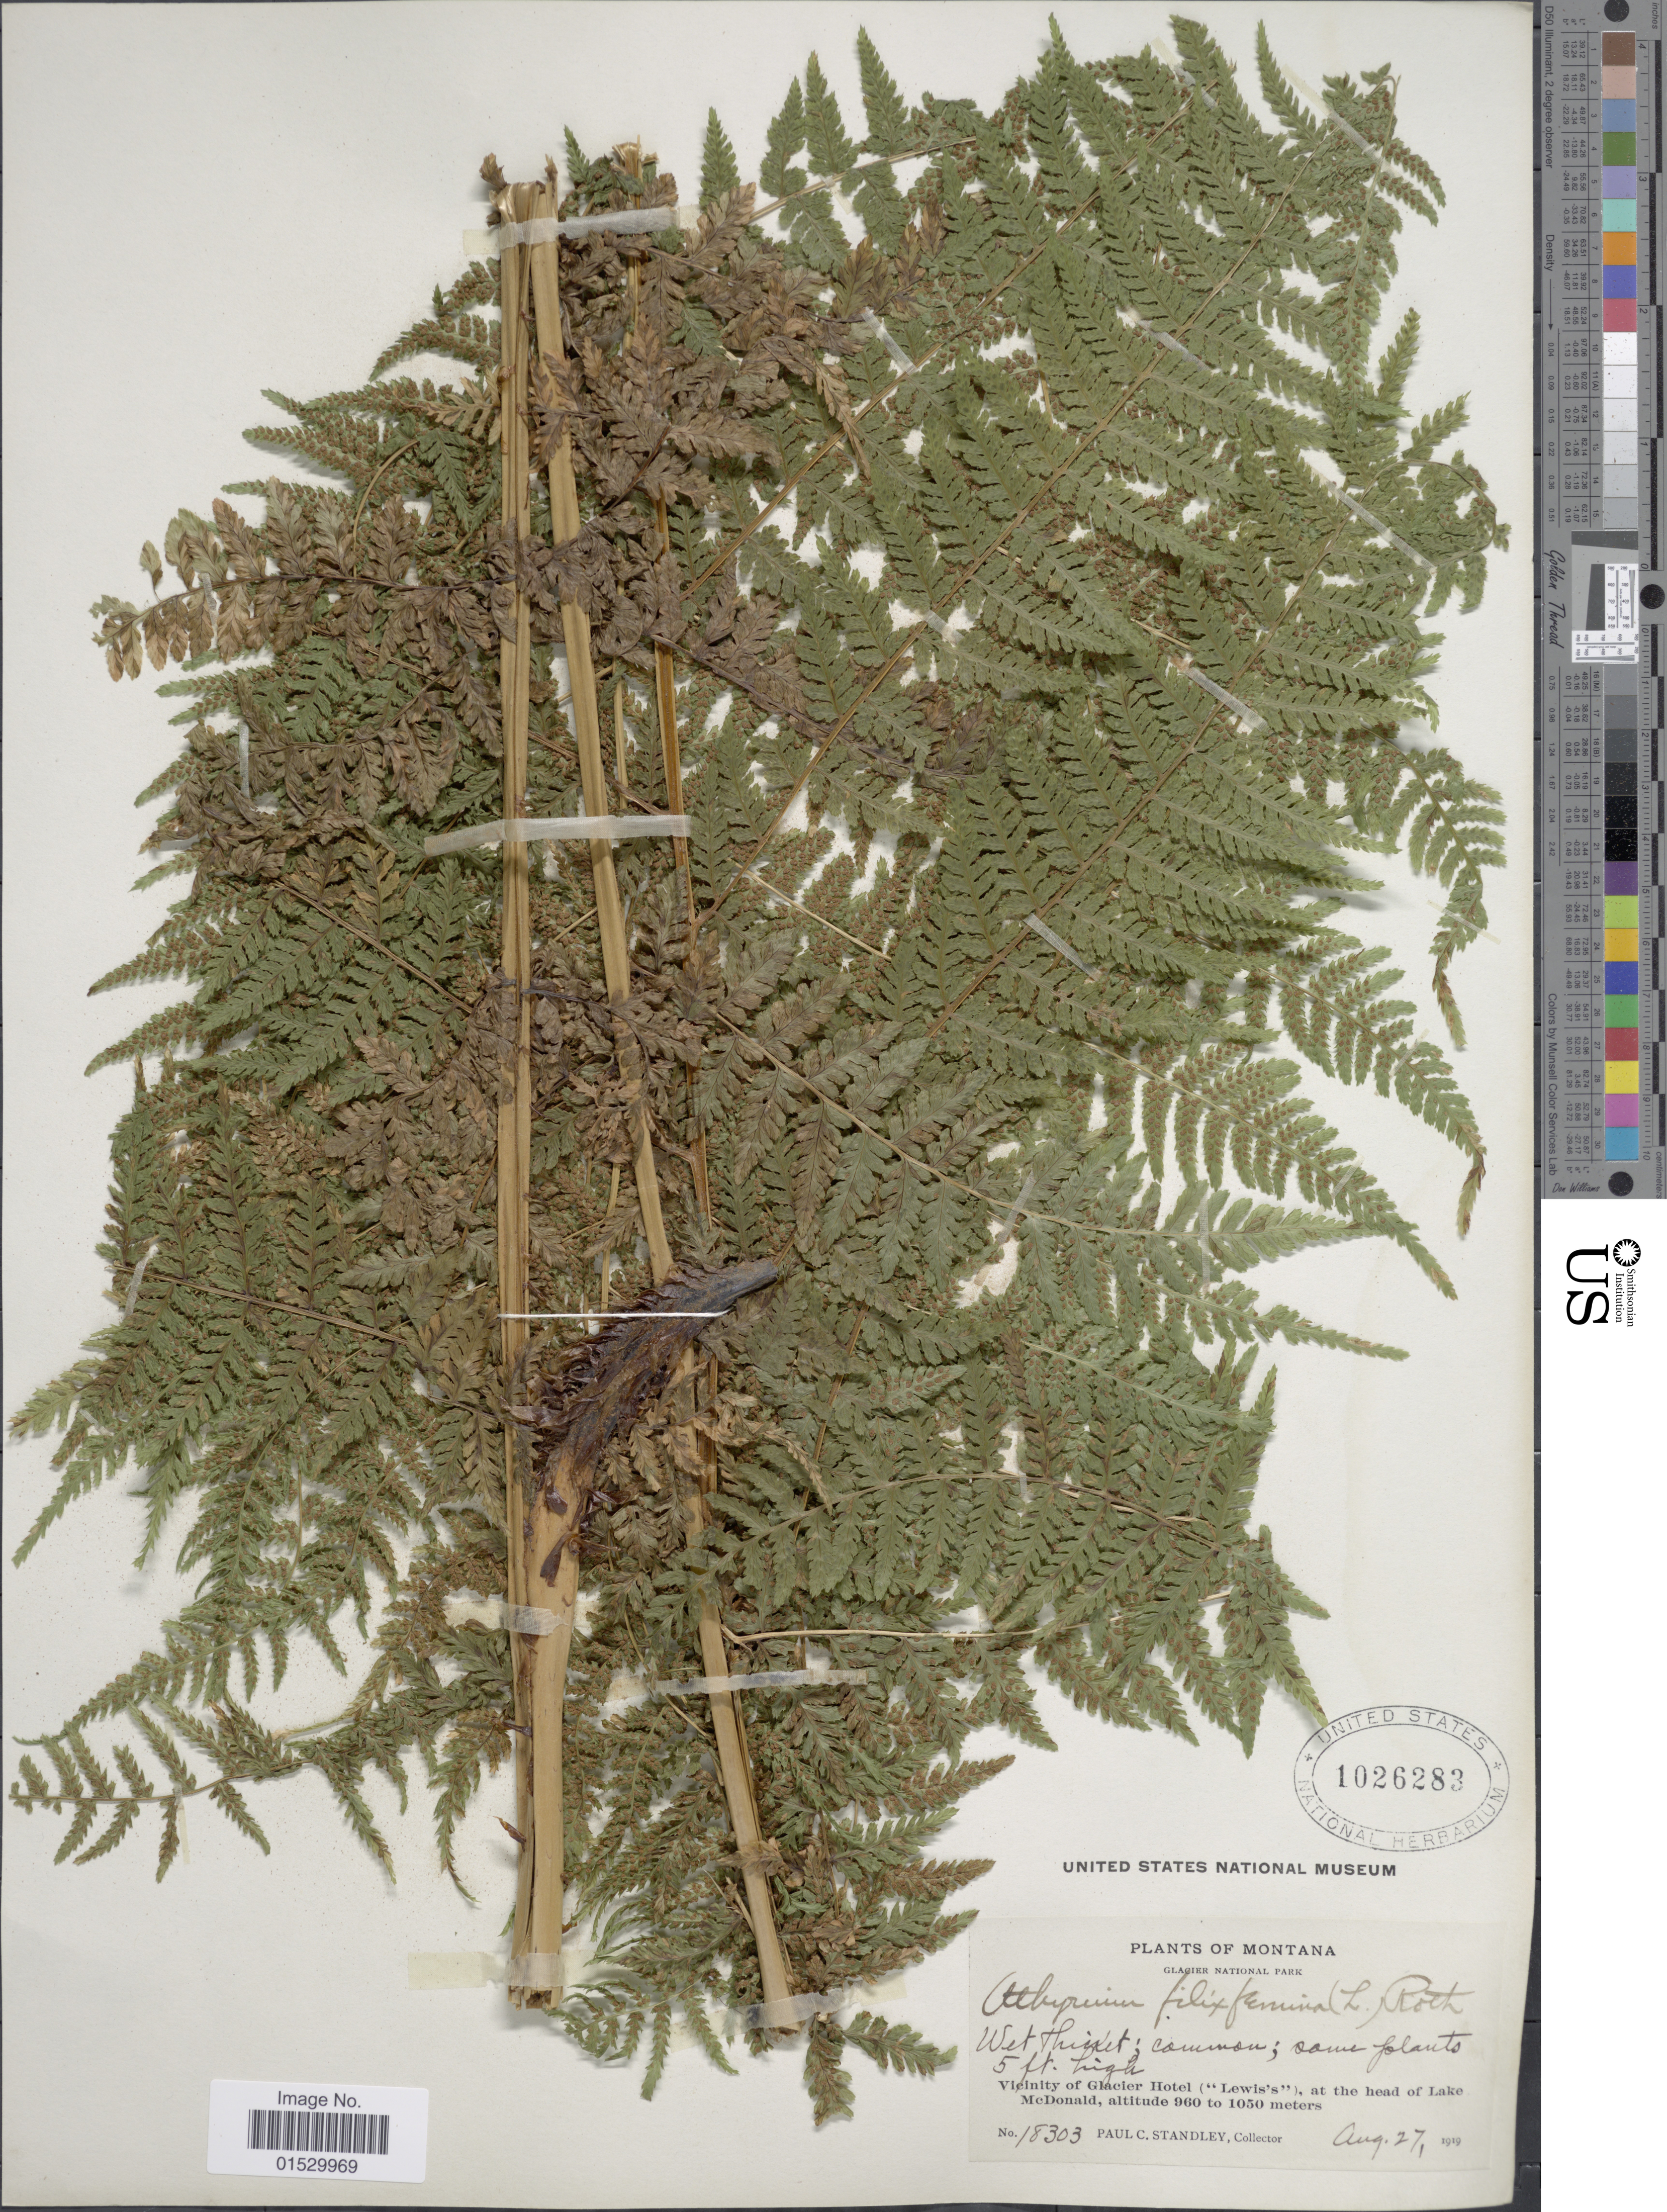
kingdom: Plantae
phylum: Tracheophyta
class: Polypodiopsida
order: Polypodiales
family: Athyriaceae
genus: Athyrium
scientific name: Athyrium filix-femina subsp. cyclosorum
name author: (Rupr.) C. Chr.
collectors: P. C. Standley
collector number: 18303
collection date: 1919-08-27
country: United States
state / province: Montana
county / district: Flathead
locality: Glacier National Park, Vicinity of Glacier Hotel ("Lewis's") at the head Lake McDonald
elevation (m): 960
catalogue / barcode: US 1026283